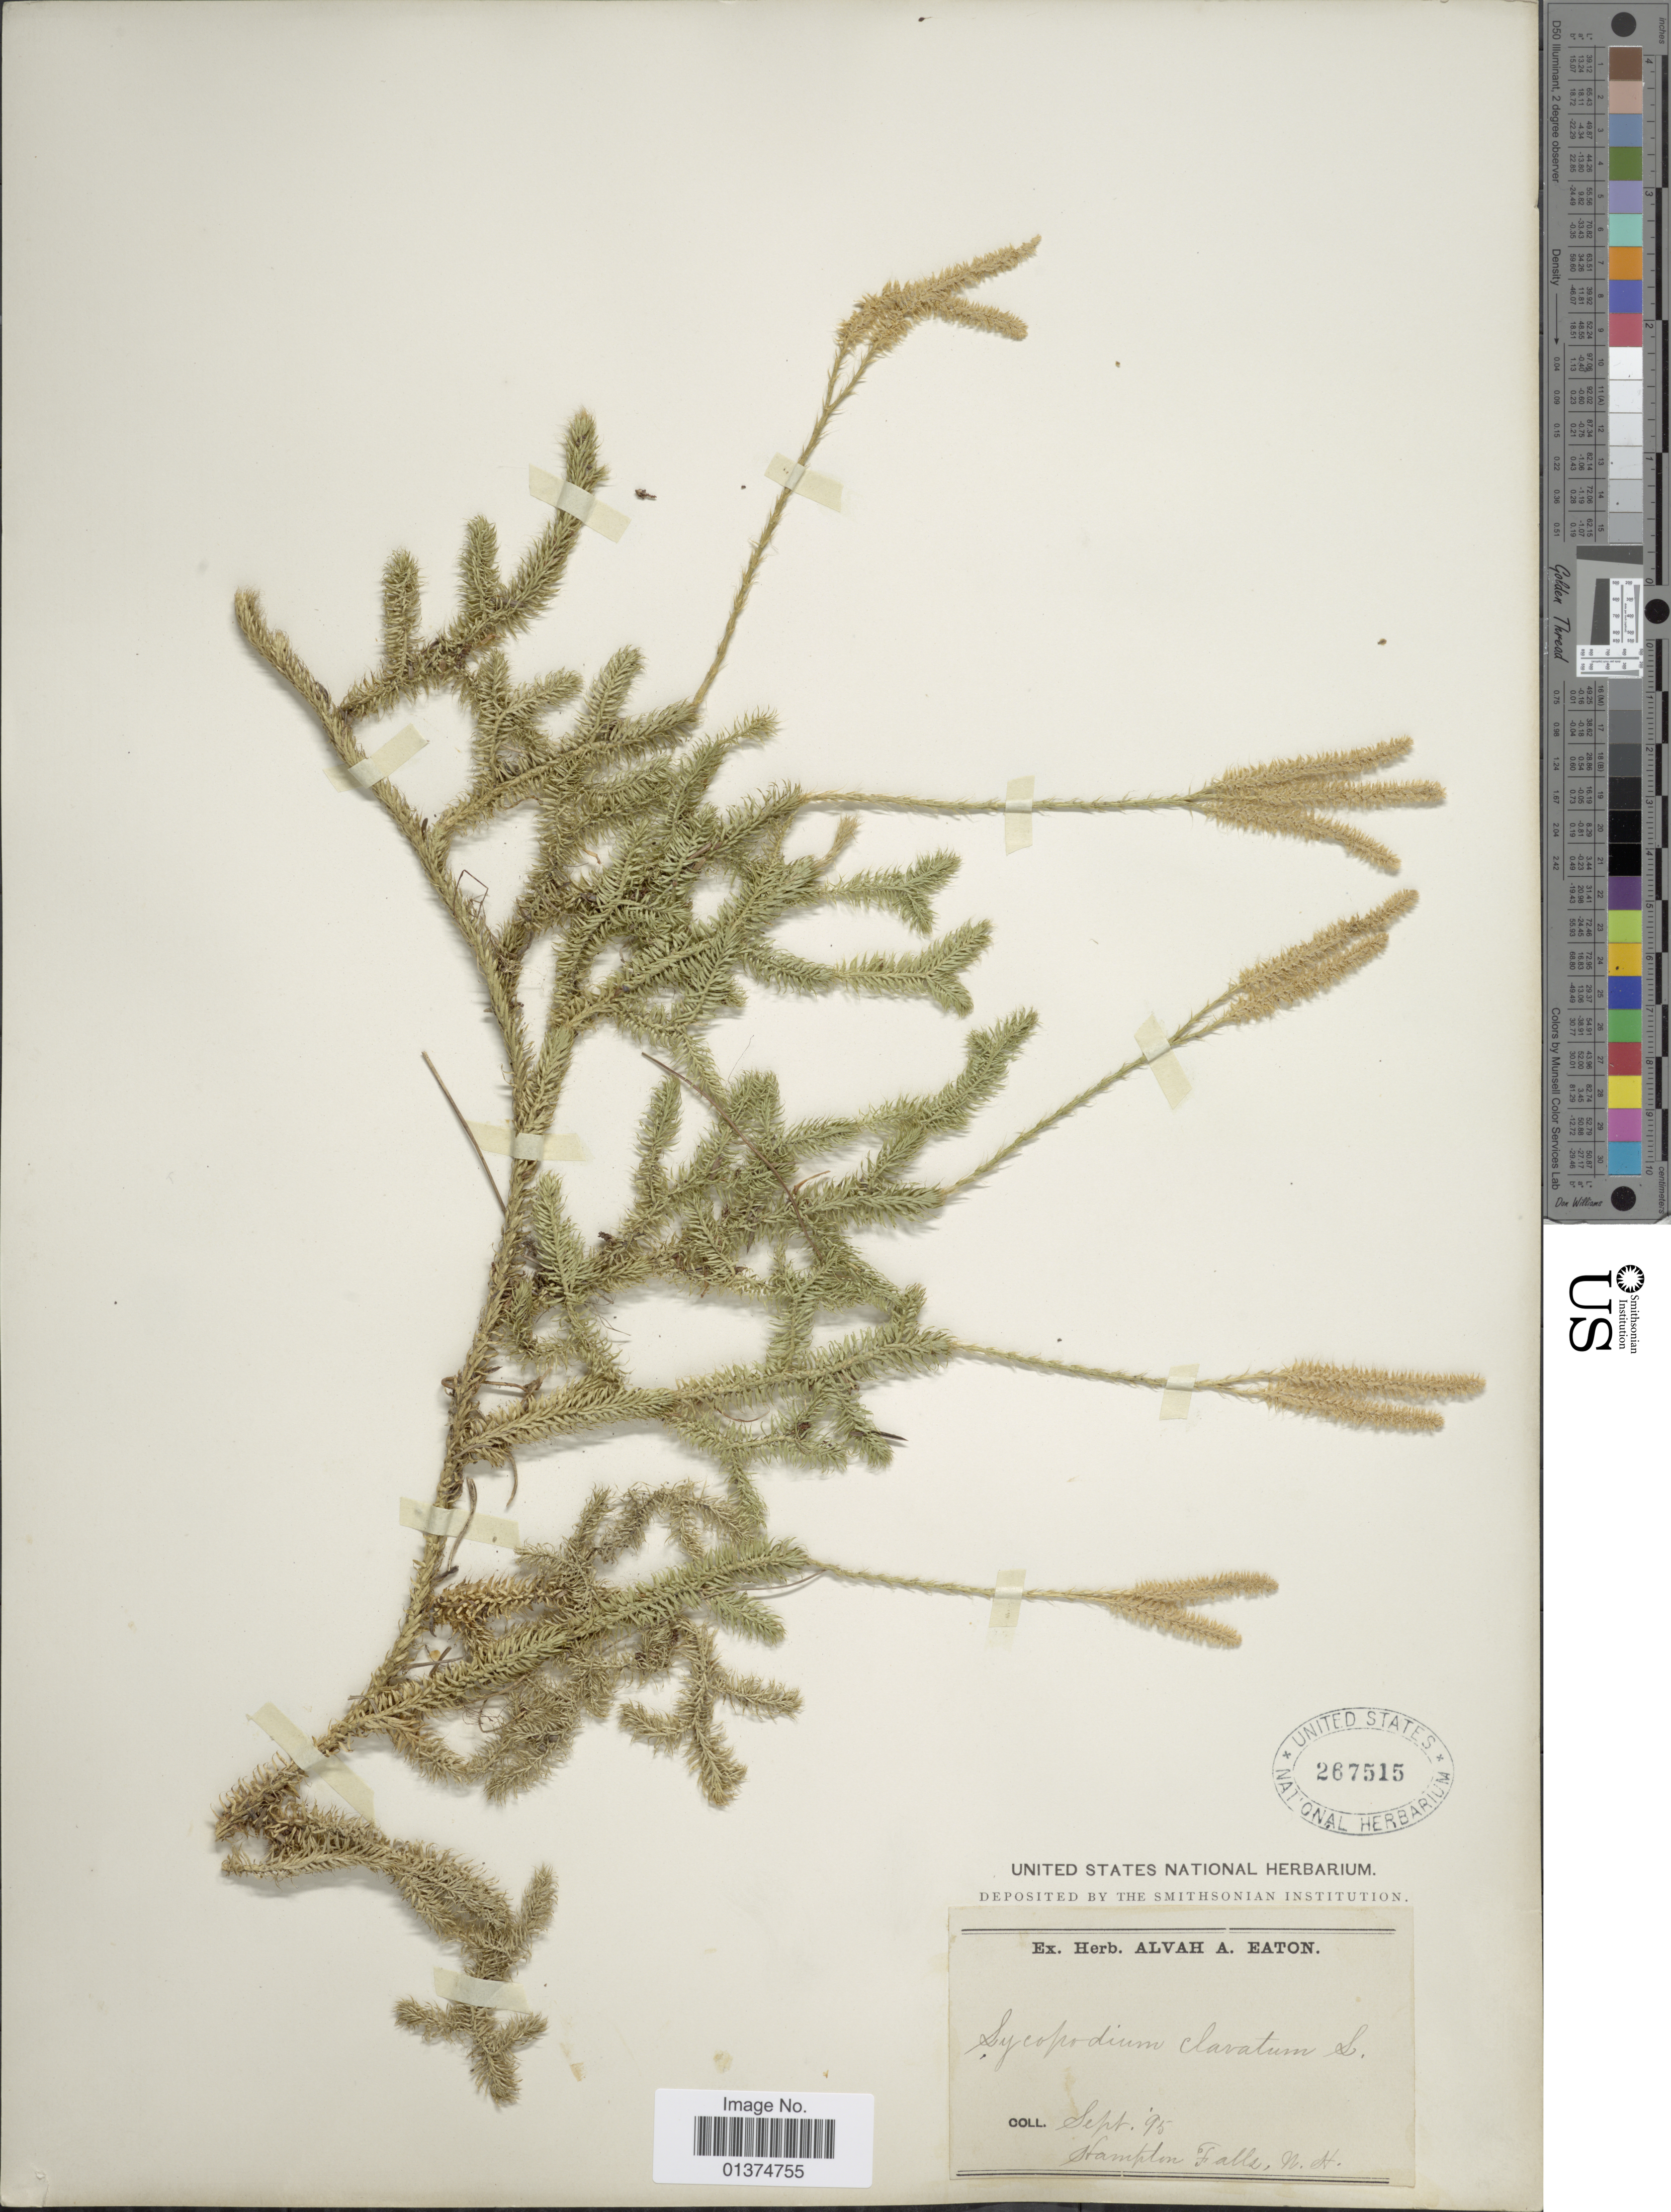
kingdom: Plantae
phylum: Tracheophyta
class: Lycopodiopsida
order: Lycopodiales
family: Lycopodiaceae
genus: Lycopodium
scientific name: Lycopodium clavatum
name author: L.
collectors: A. A. Eaton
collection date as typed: Transcribed d/m/y: /9/95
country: United States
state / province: New Hampshire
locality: Hampton Falls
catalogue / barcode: US 267515